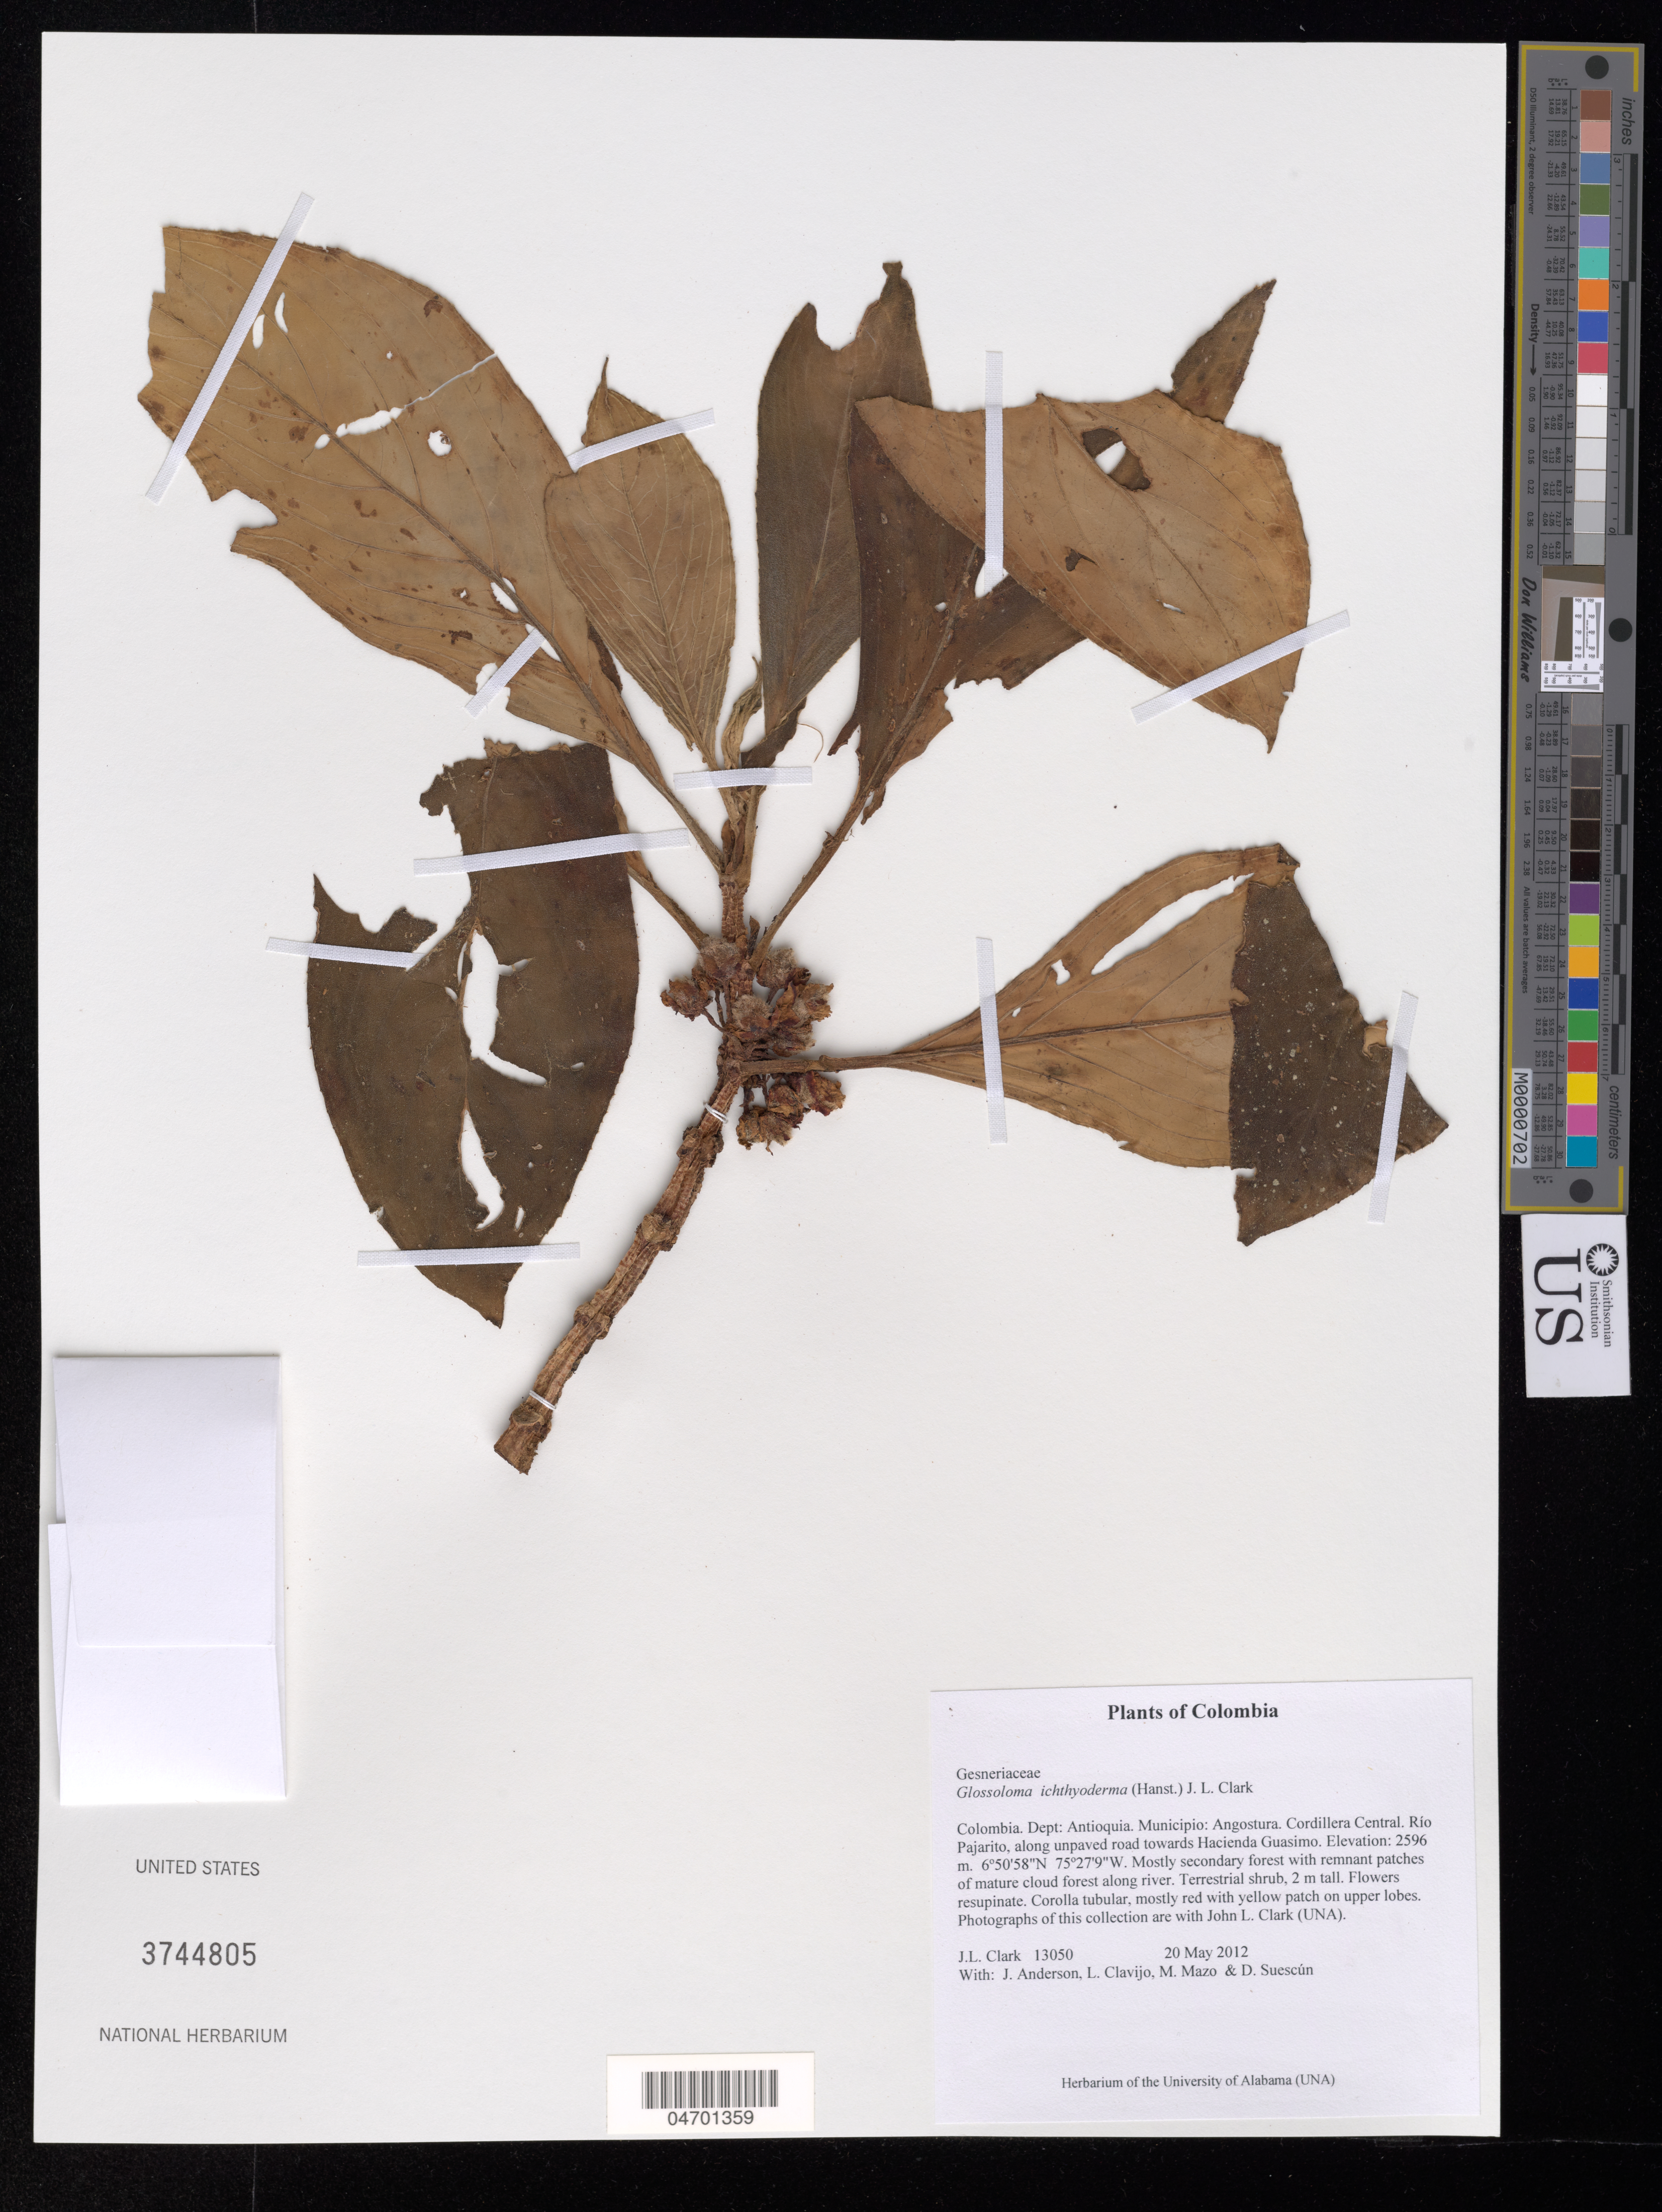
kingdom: Plantae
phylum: Tracheophyta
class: Magnoliopsida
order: Lamiales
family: Gesneriaceae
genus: Glossoloma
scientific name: Glossoloma ichthyoderma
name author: (Hanst.) J.L. Clark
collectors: J. L. Clark, J. Anderson, L. Clavijo & M. Mazo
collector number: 13050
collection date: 2012-05-20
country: Colombia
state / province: Antioquia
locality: Dept: Antioquia. Municipio: Angostura. Cordillera Central. Río Pajarito, along unpaved road towards Hacienda Guasimo.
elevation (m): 2596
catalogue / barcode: US 3744805